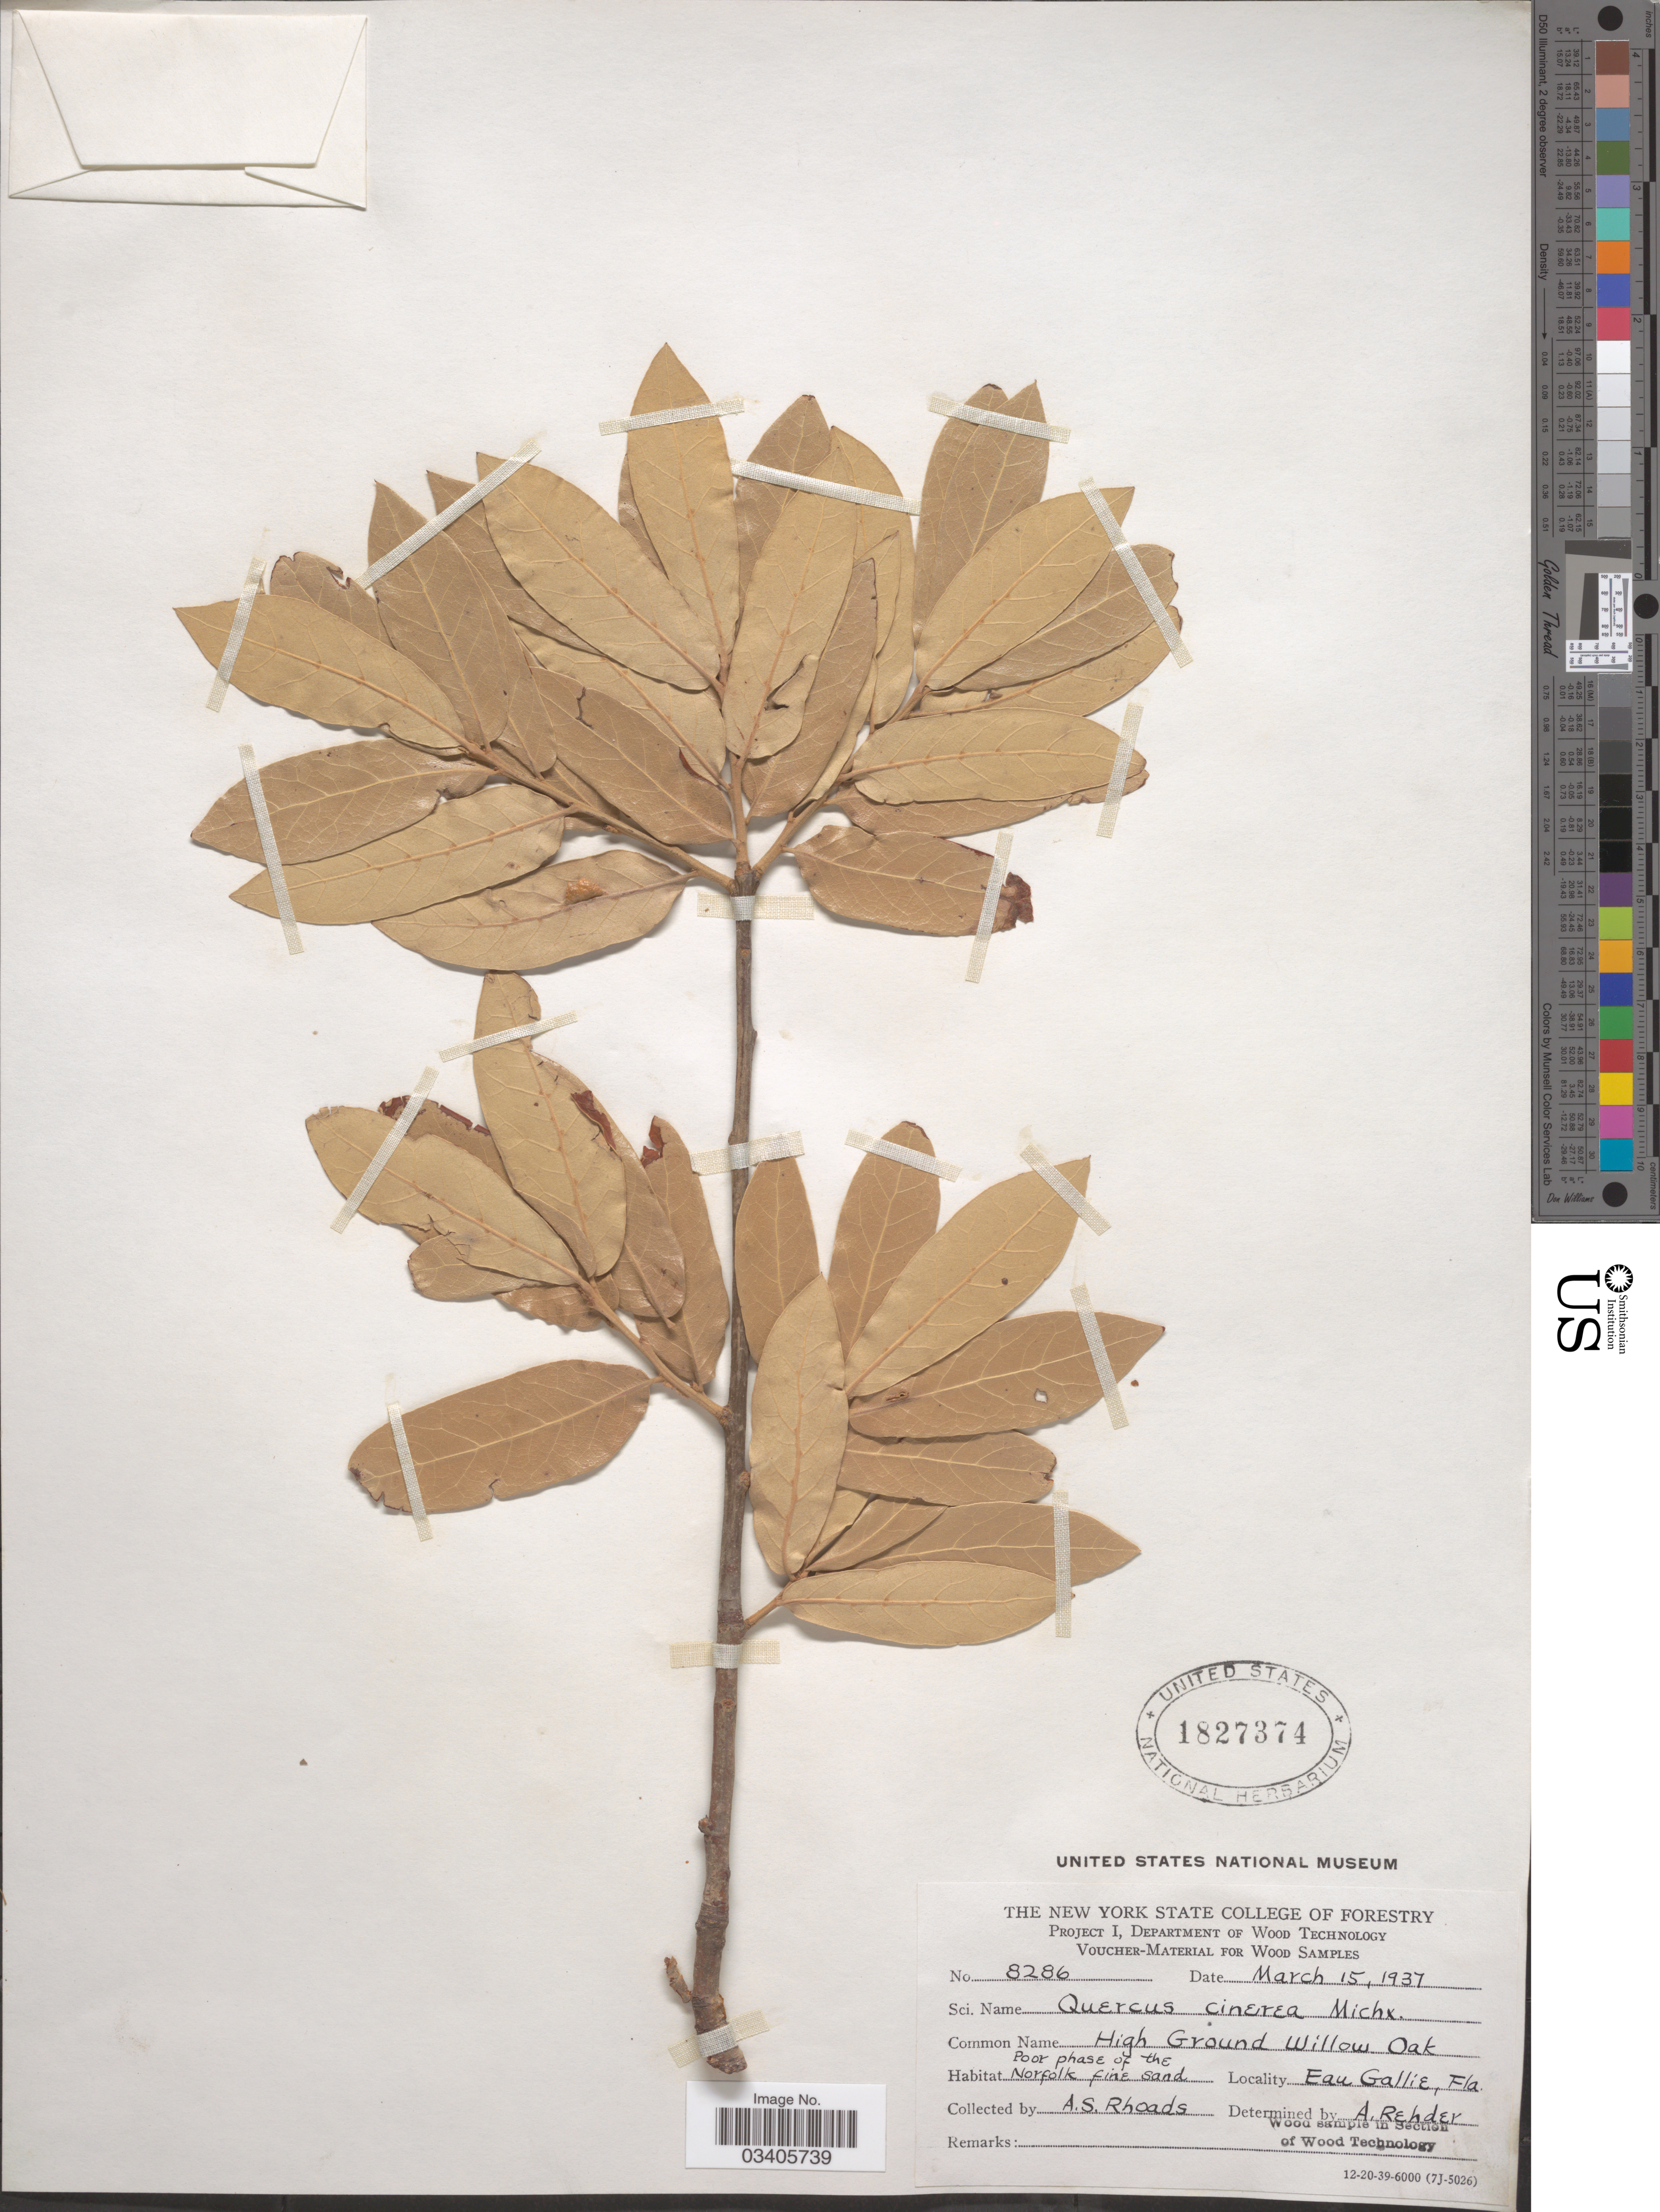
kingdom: Plantae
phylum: Tracheophyta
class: Magnoliopsida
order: Fagales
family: Fagaceae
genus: Quercus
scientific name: Quercus incana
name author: W. Bartram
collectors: A. Rhoads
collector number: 8286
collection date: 1937-03-15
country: United States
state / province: Florida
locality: Eau Gallie.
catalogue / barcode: US 1827374